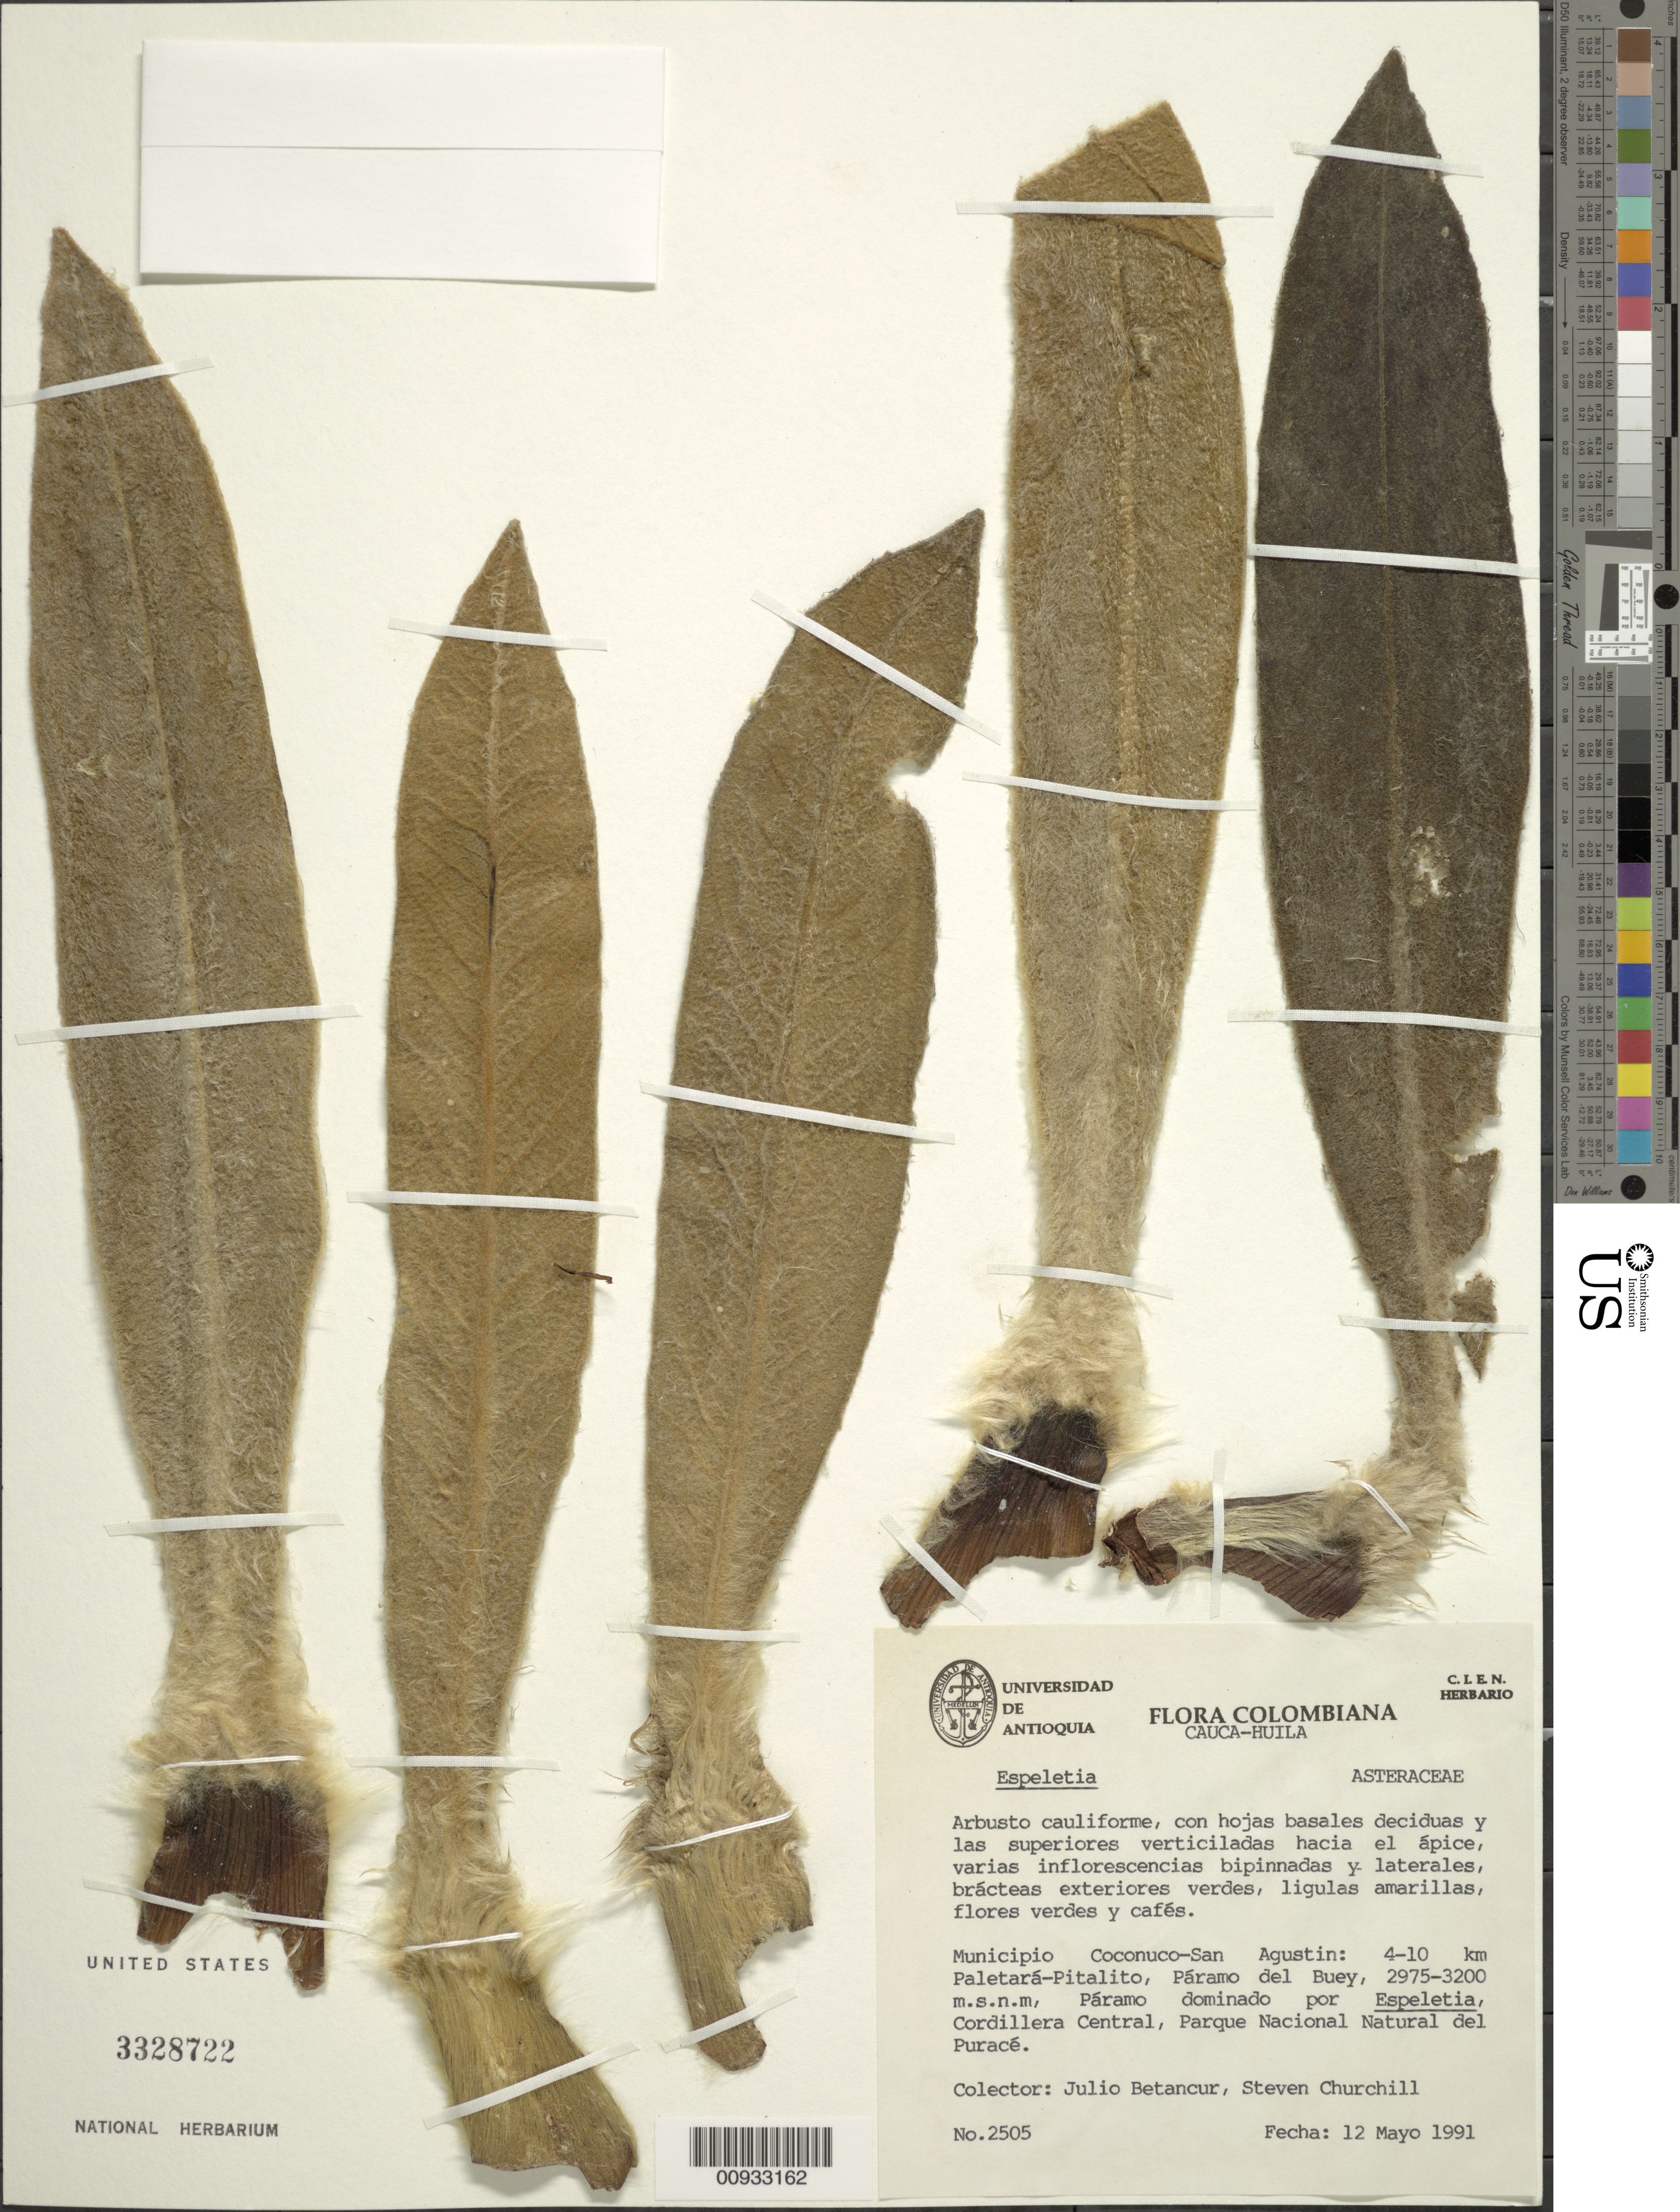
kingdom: Plantae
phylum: Tracheophyta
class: Magnoliopsida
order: Asterales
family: Asteraceae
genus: Espeletia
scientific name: Espeletia hartwegiana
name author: Sch. Bip. ex Cuatrec.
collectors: J. Betancur & S. Churchill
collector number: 2505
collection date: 1991-05-12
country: Colombia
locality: Cauca-Huila, Municipio Coconuco-San Agustin: 4-10 km Paletara-Pitalito, Paramo del Buey, Paramo dominado por Espeletia, Cordillera Central, Parque Nacional Natural del Purace.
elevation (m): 2975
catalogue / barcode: US 3328722